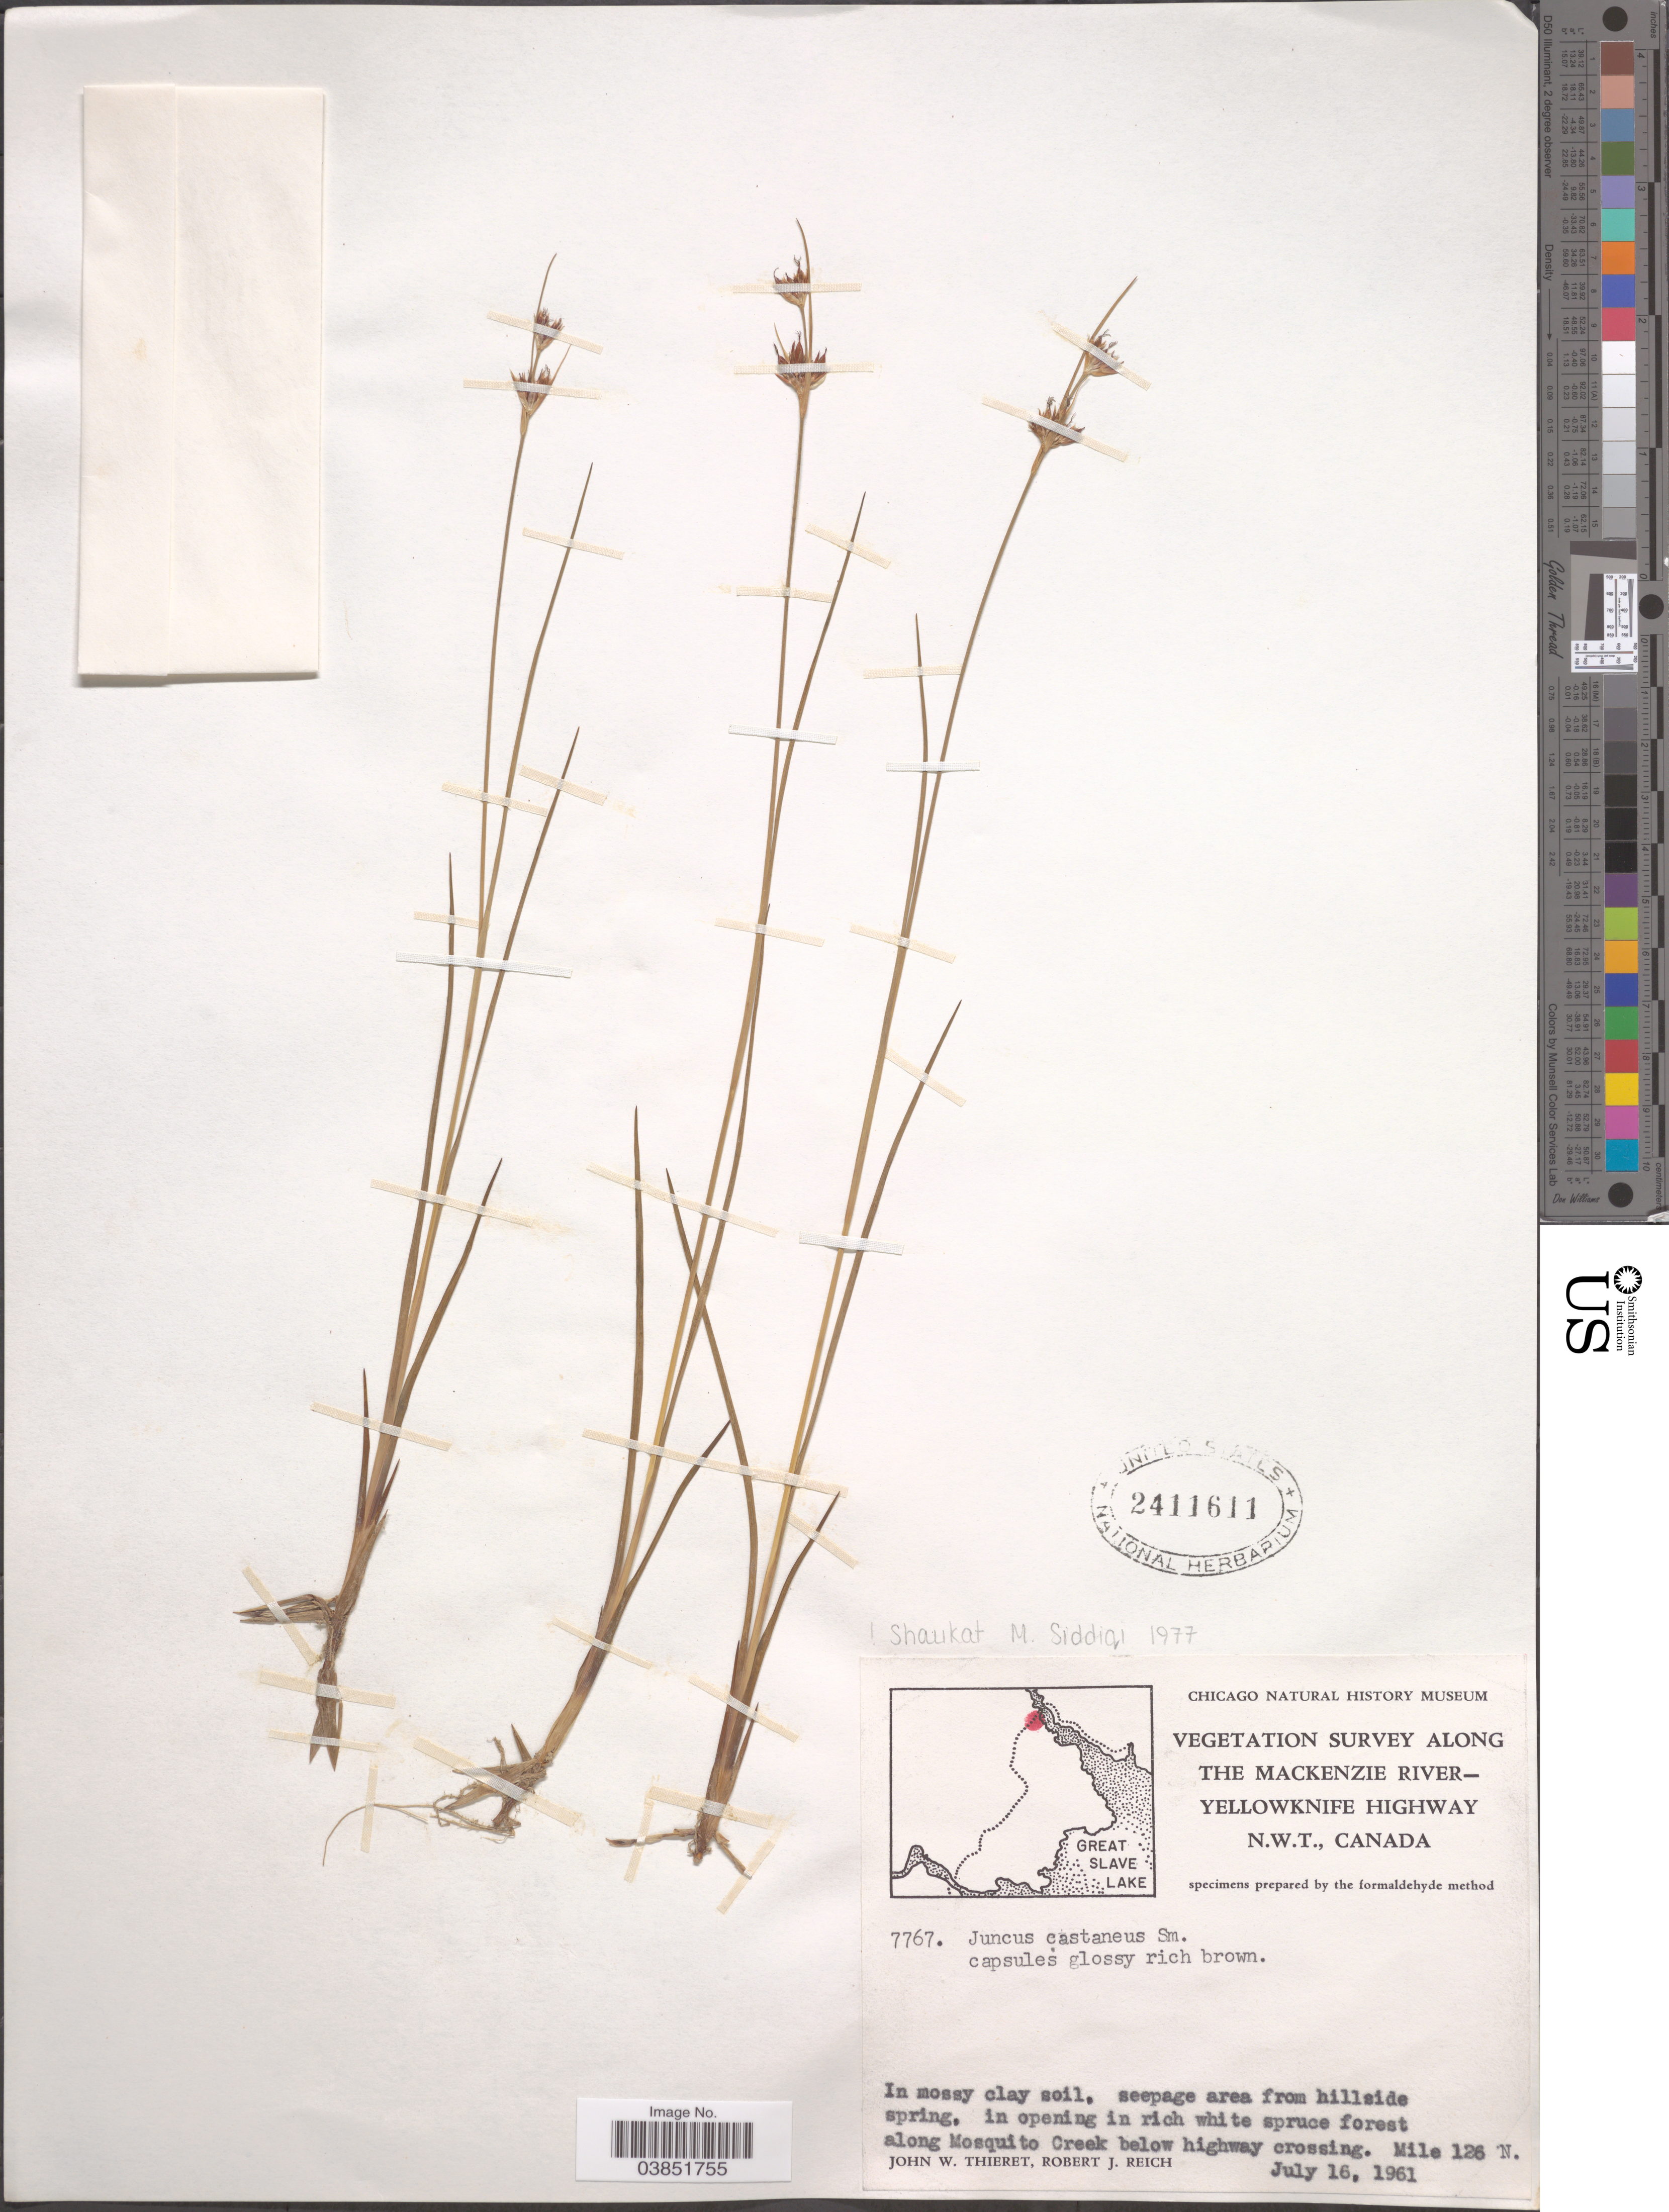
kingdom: Plantae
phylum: Tracheophyta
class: Liliopsida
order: Poales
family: Juncaceae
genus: Juncus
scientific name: Juncus castaneus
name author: Sm.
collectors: J. W. Thieret & R. Reich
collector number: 7767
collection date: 1961-07-16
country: Canada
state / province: Northwest Territories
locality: Along the Mackenzie River-Yellowknife Highway. Along Mosquito Creek below highway crossing. Mile 126 N.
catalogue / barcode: US 2411611